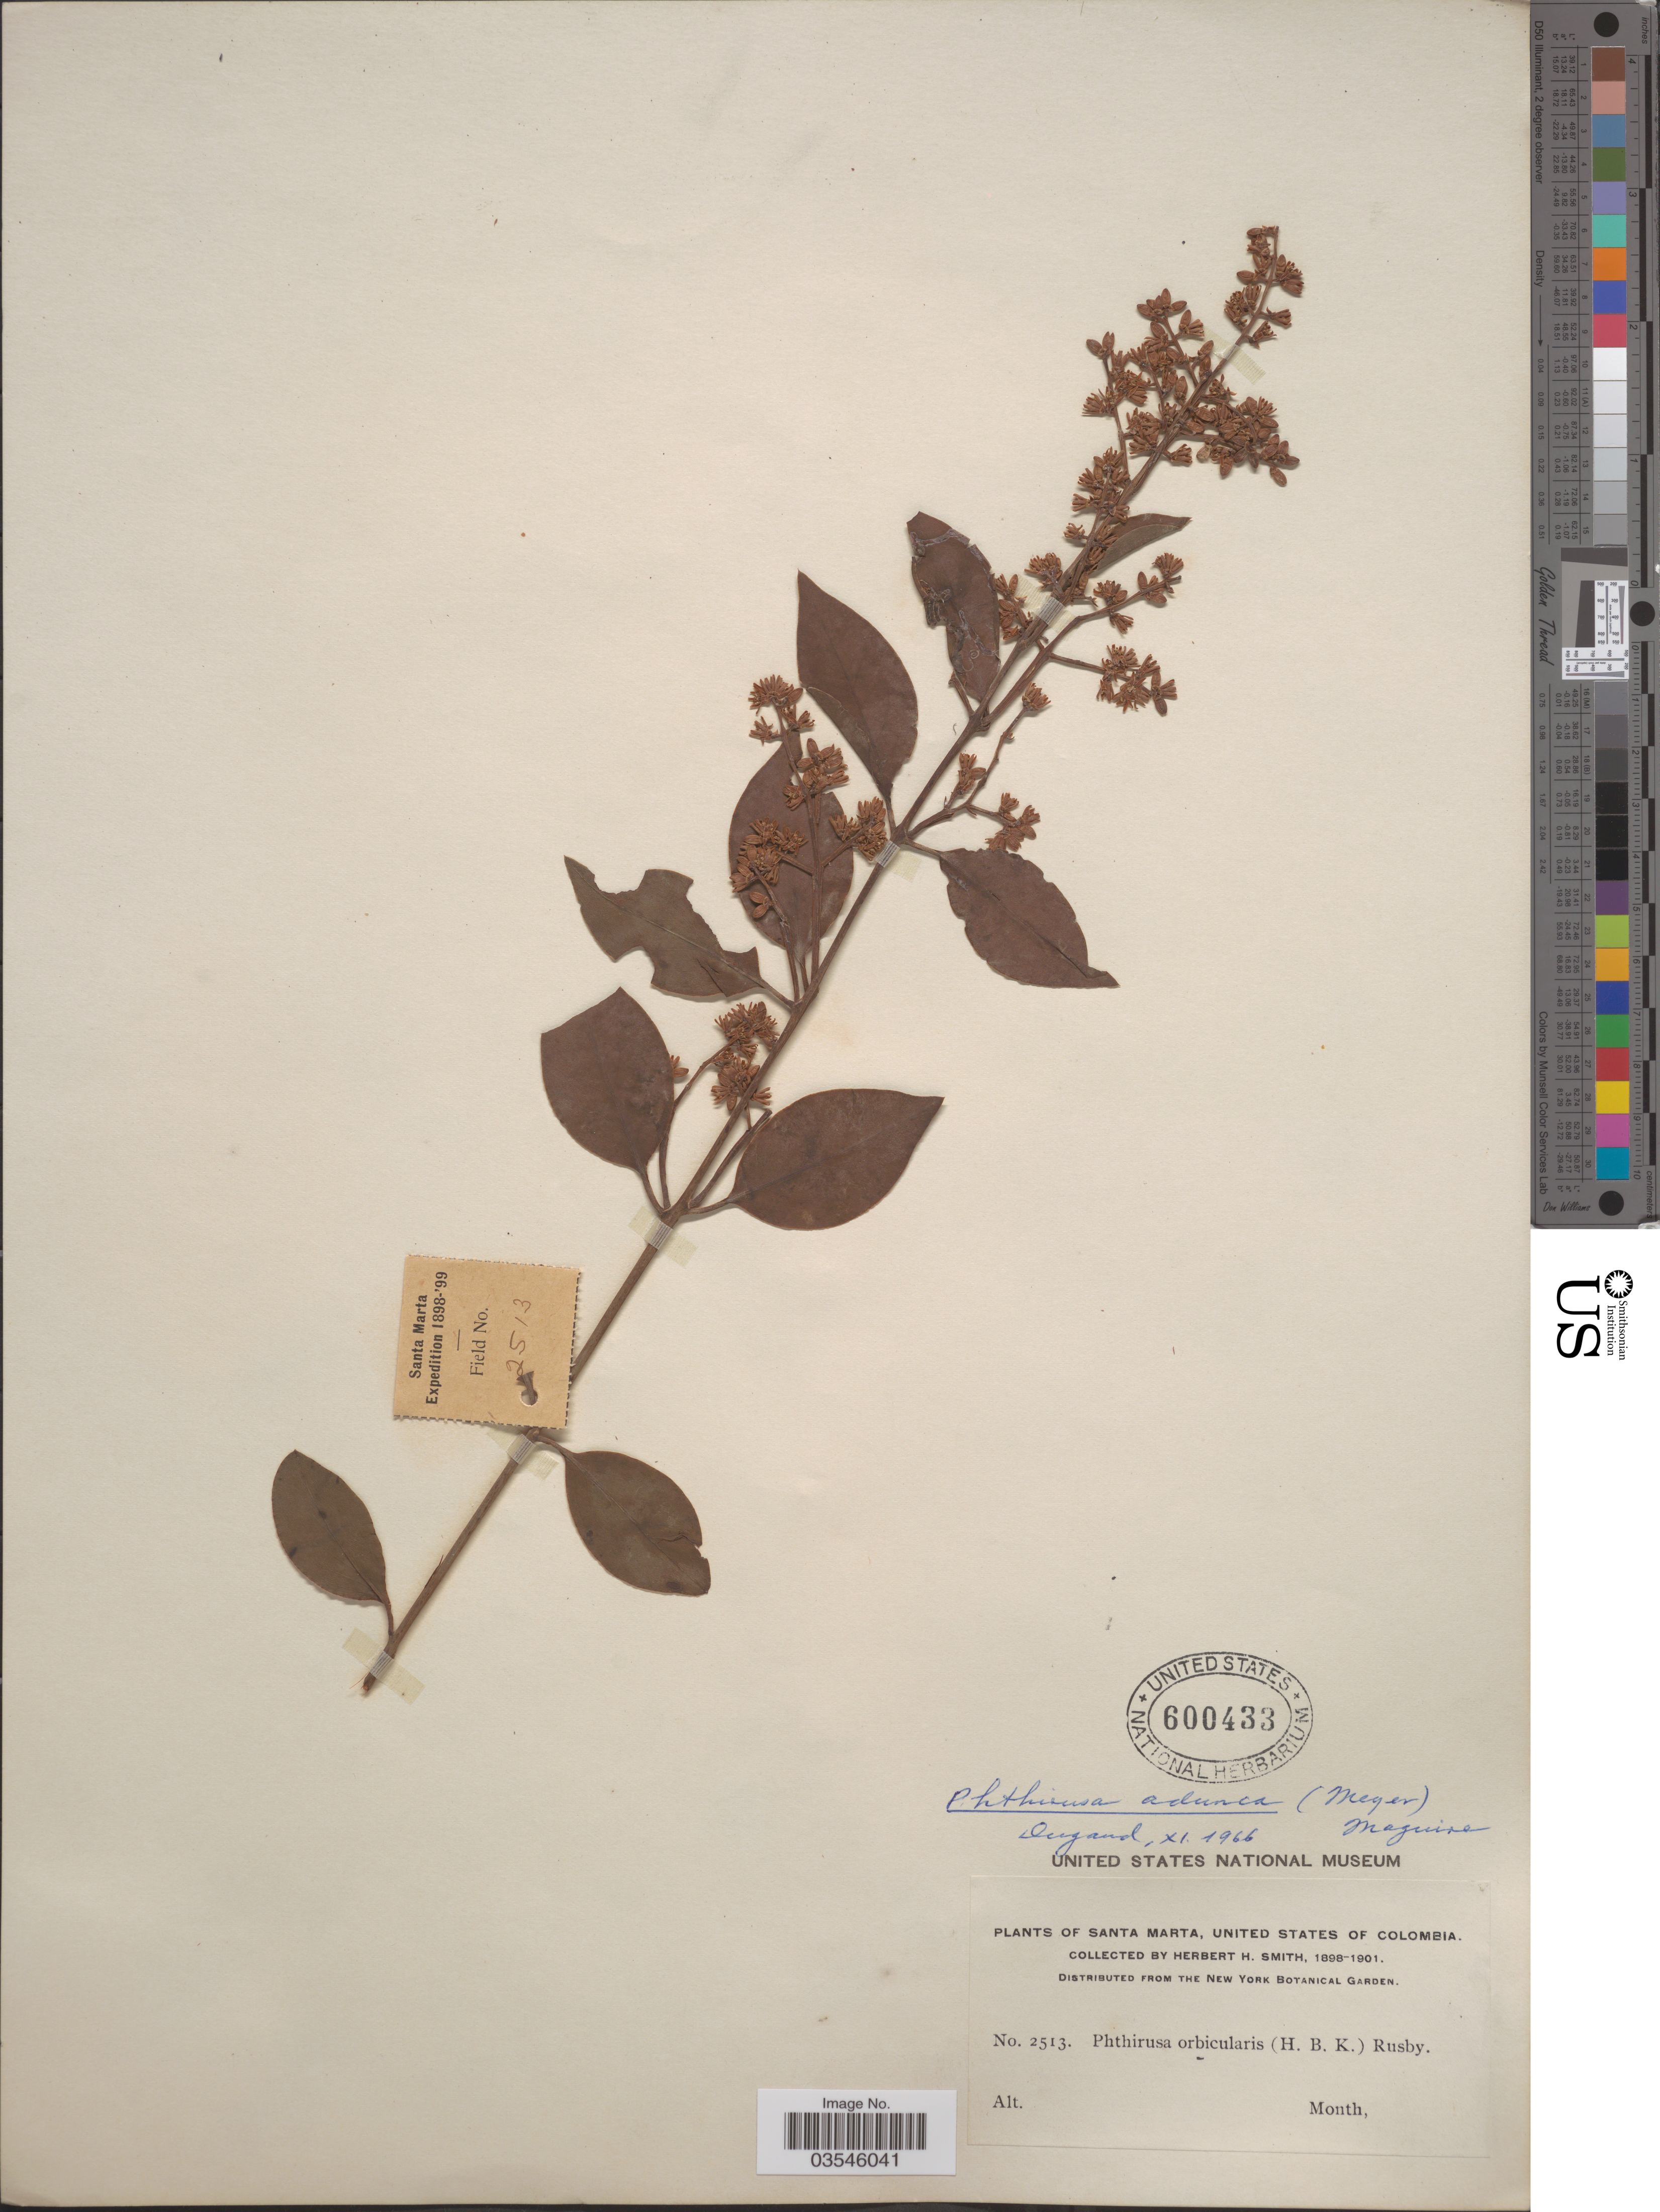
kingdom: Plantae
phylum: Tracheophyta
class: Magnoliopsida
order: Santalales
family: Loranthaceae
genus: Phthirusa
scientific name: Phthirusa adunca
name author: (G. Mey.) Maguire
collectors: Herbert H. Smith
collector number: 2513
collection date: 1898/1901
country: Colombia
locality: Santa Marta, United States of Colombia.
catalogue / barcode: US 600433